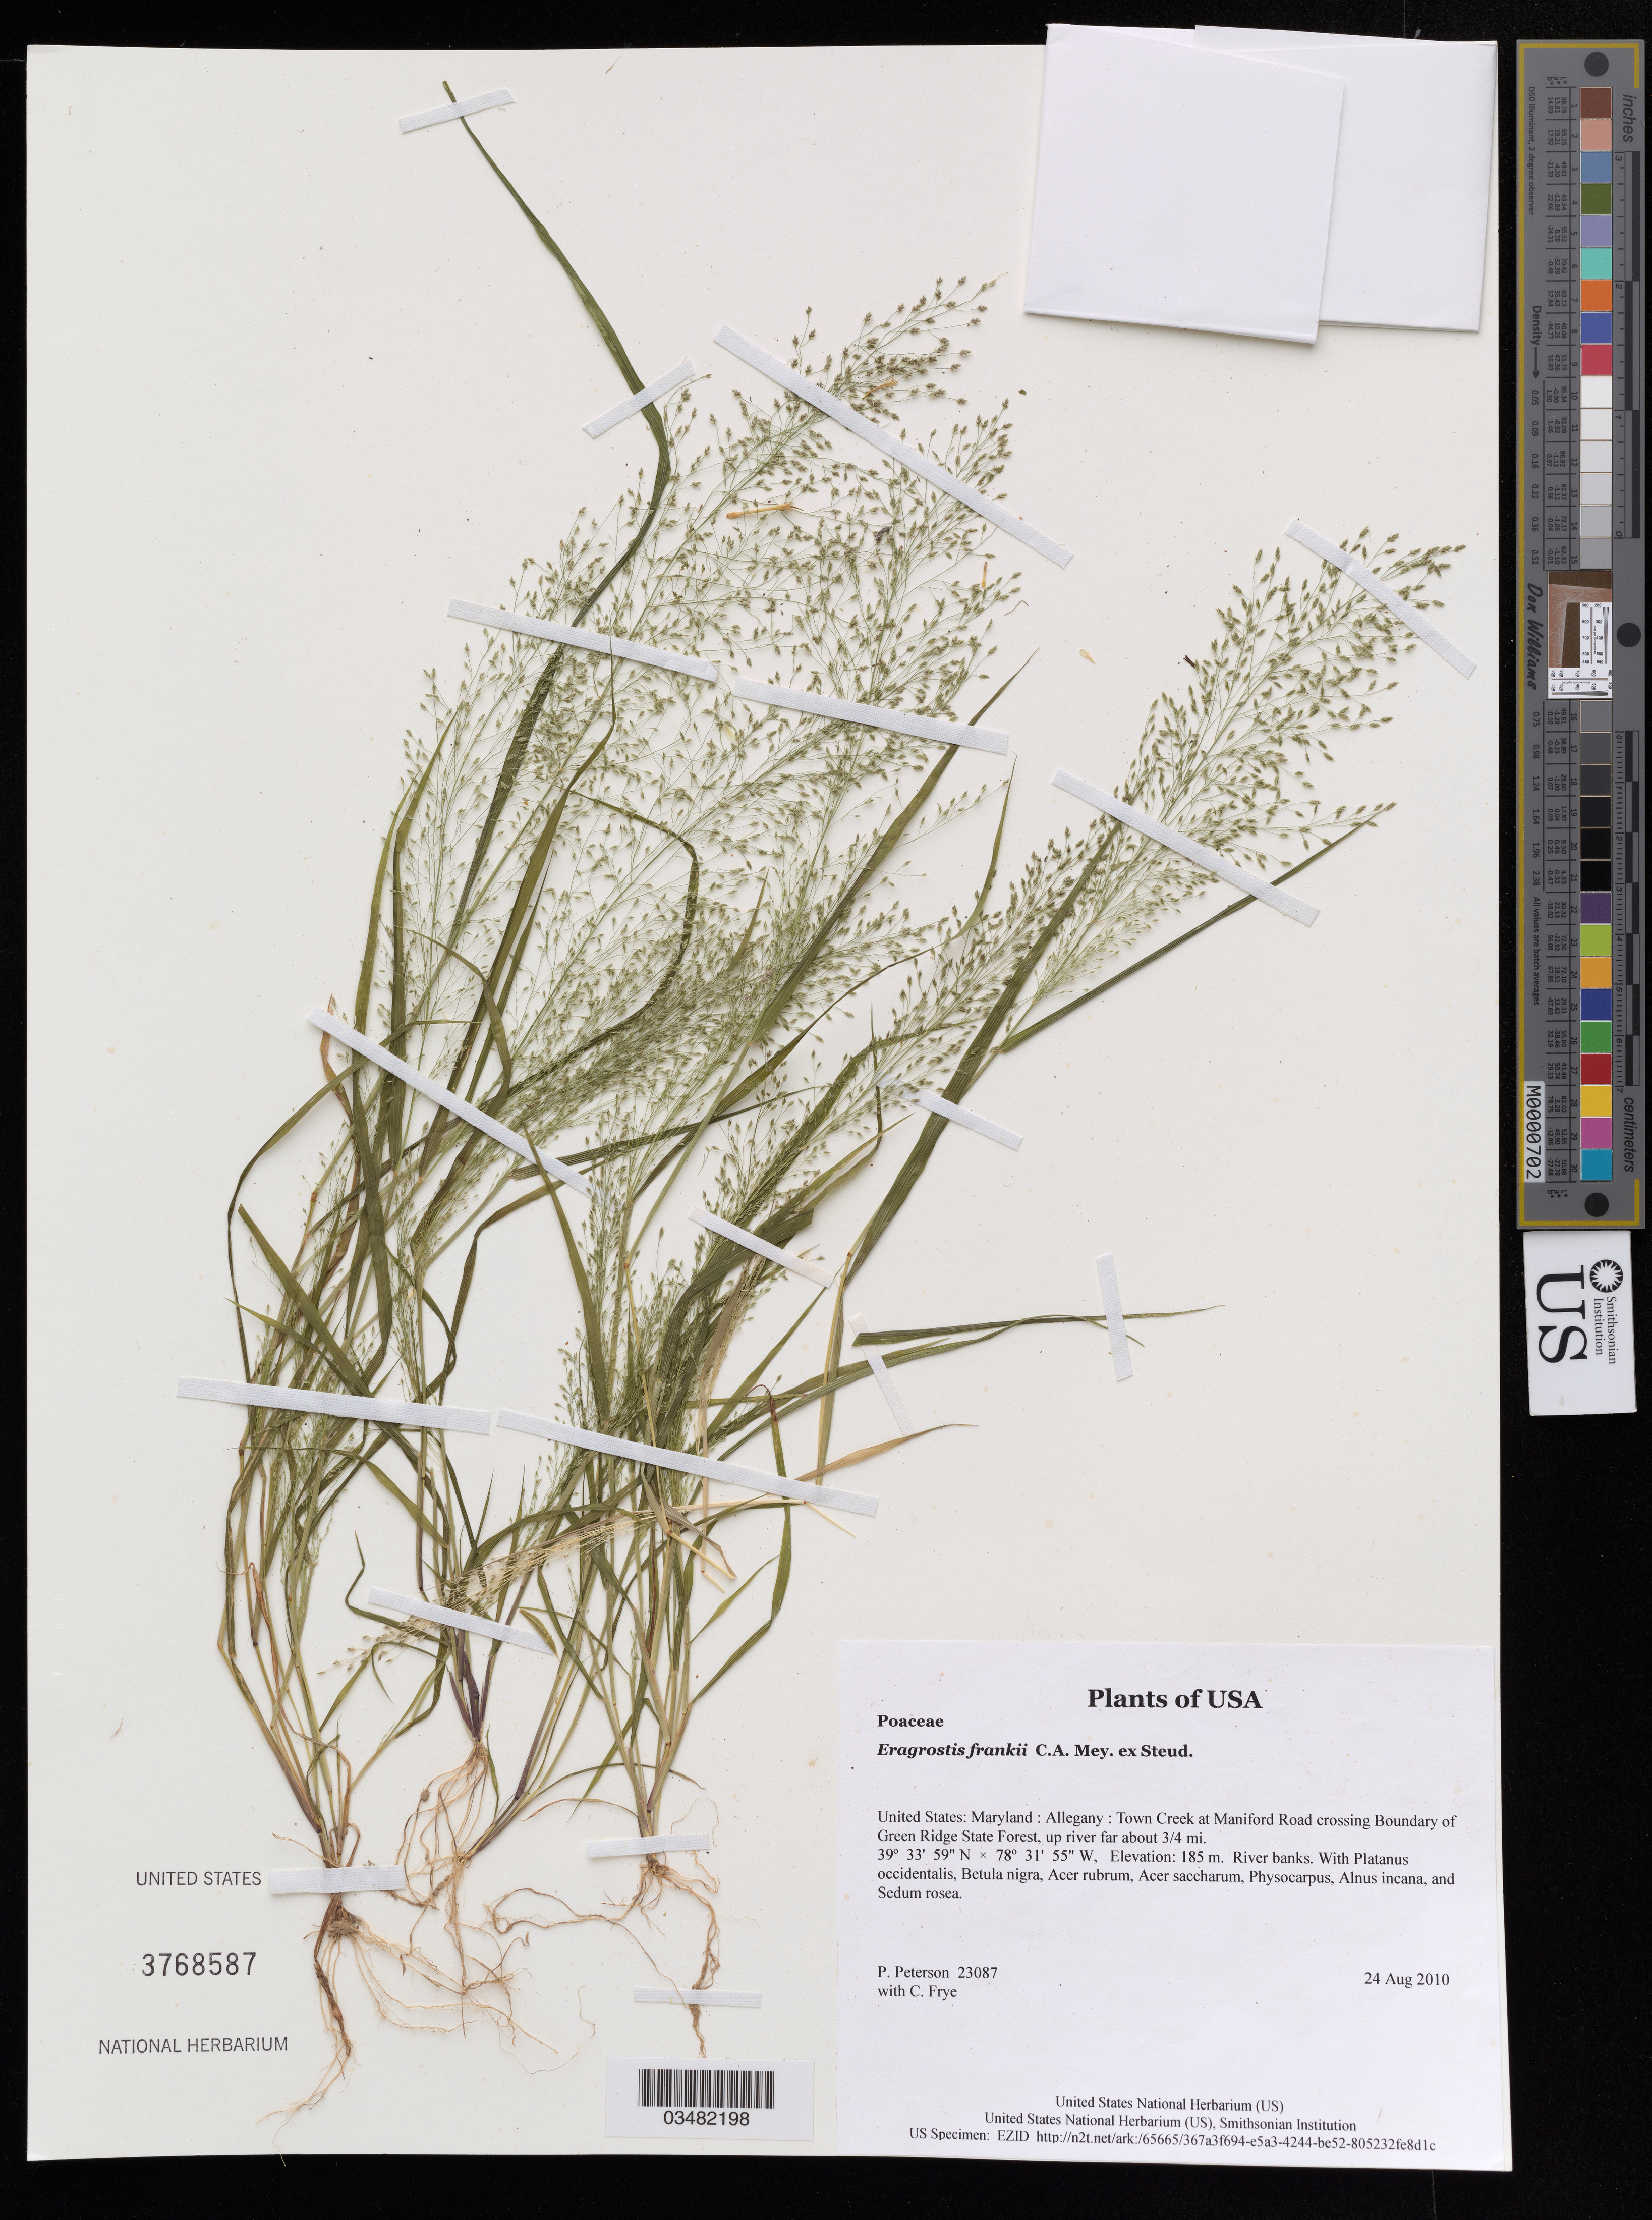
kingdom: Plantae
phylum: Tracheophyta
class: Liliopsida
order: Poales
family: Poaceae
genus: Eragrostis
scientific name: Eragrostis frankii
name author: C.A. Mey. ex Steud.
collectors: P. M. Peterson & C. Frye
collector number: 23087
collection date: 2010-08-24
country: United States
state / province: Maryland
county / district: Allegany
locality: Town Creek at Maniford Road crossing Boundary of Green Ridge State Forest, up river far about 3/4 mi.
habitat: River banks.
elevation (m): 185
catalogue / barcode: US 3768587